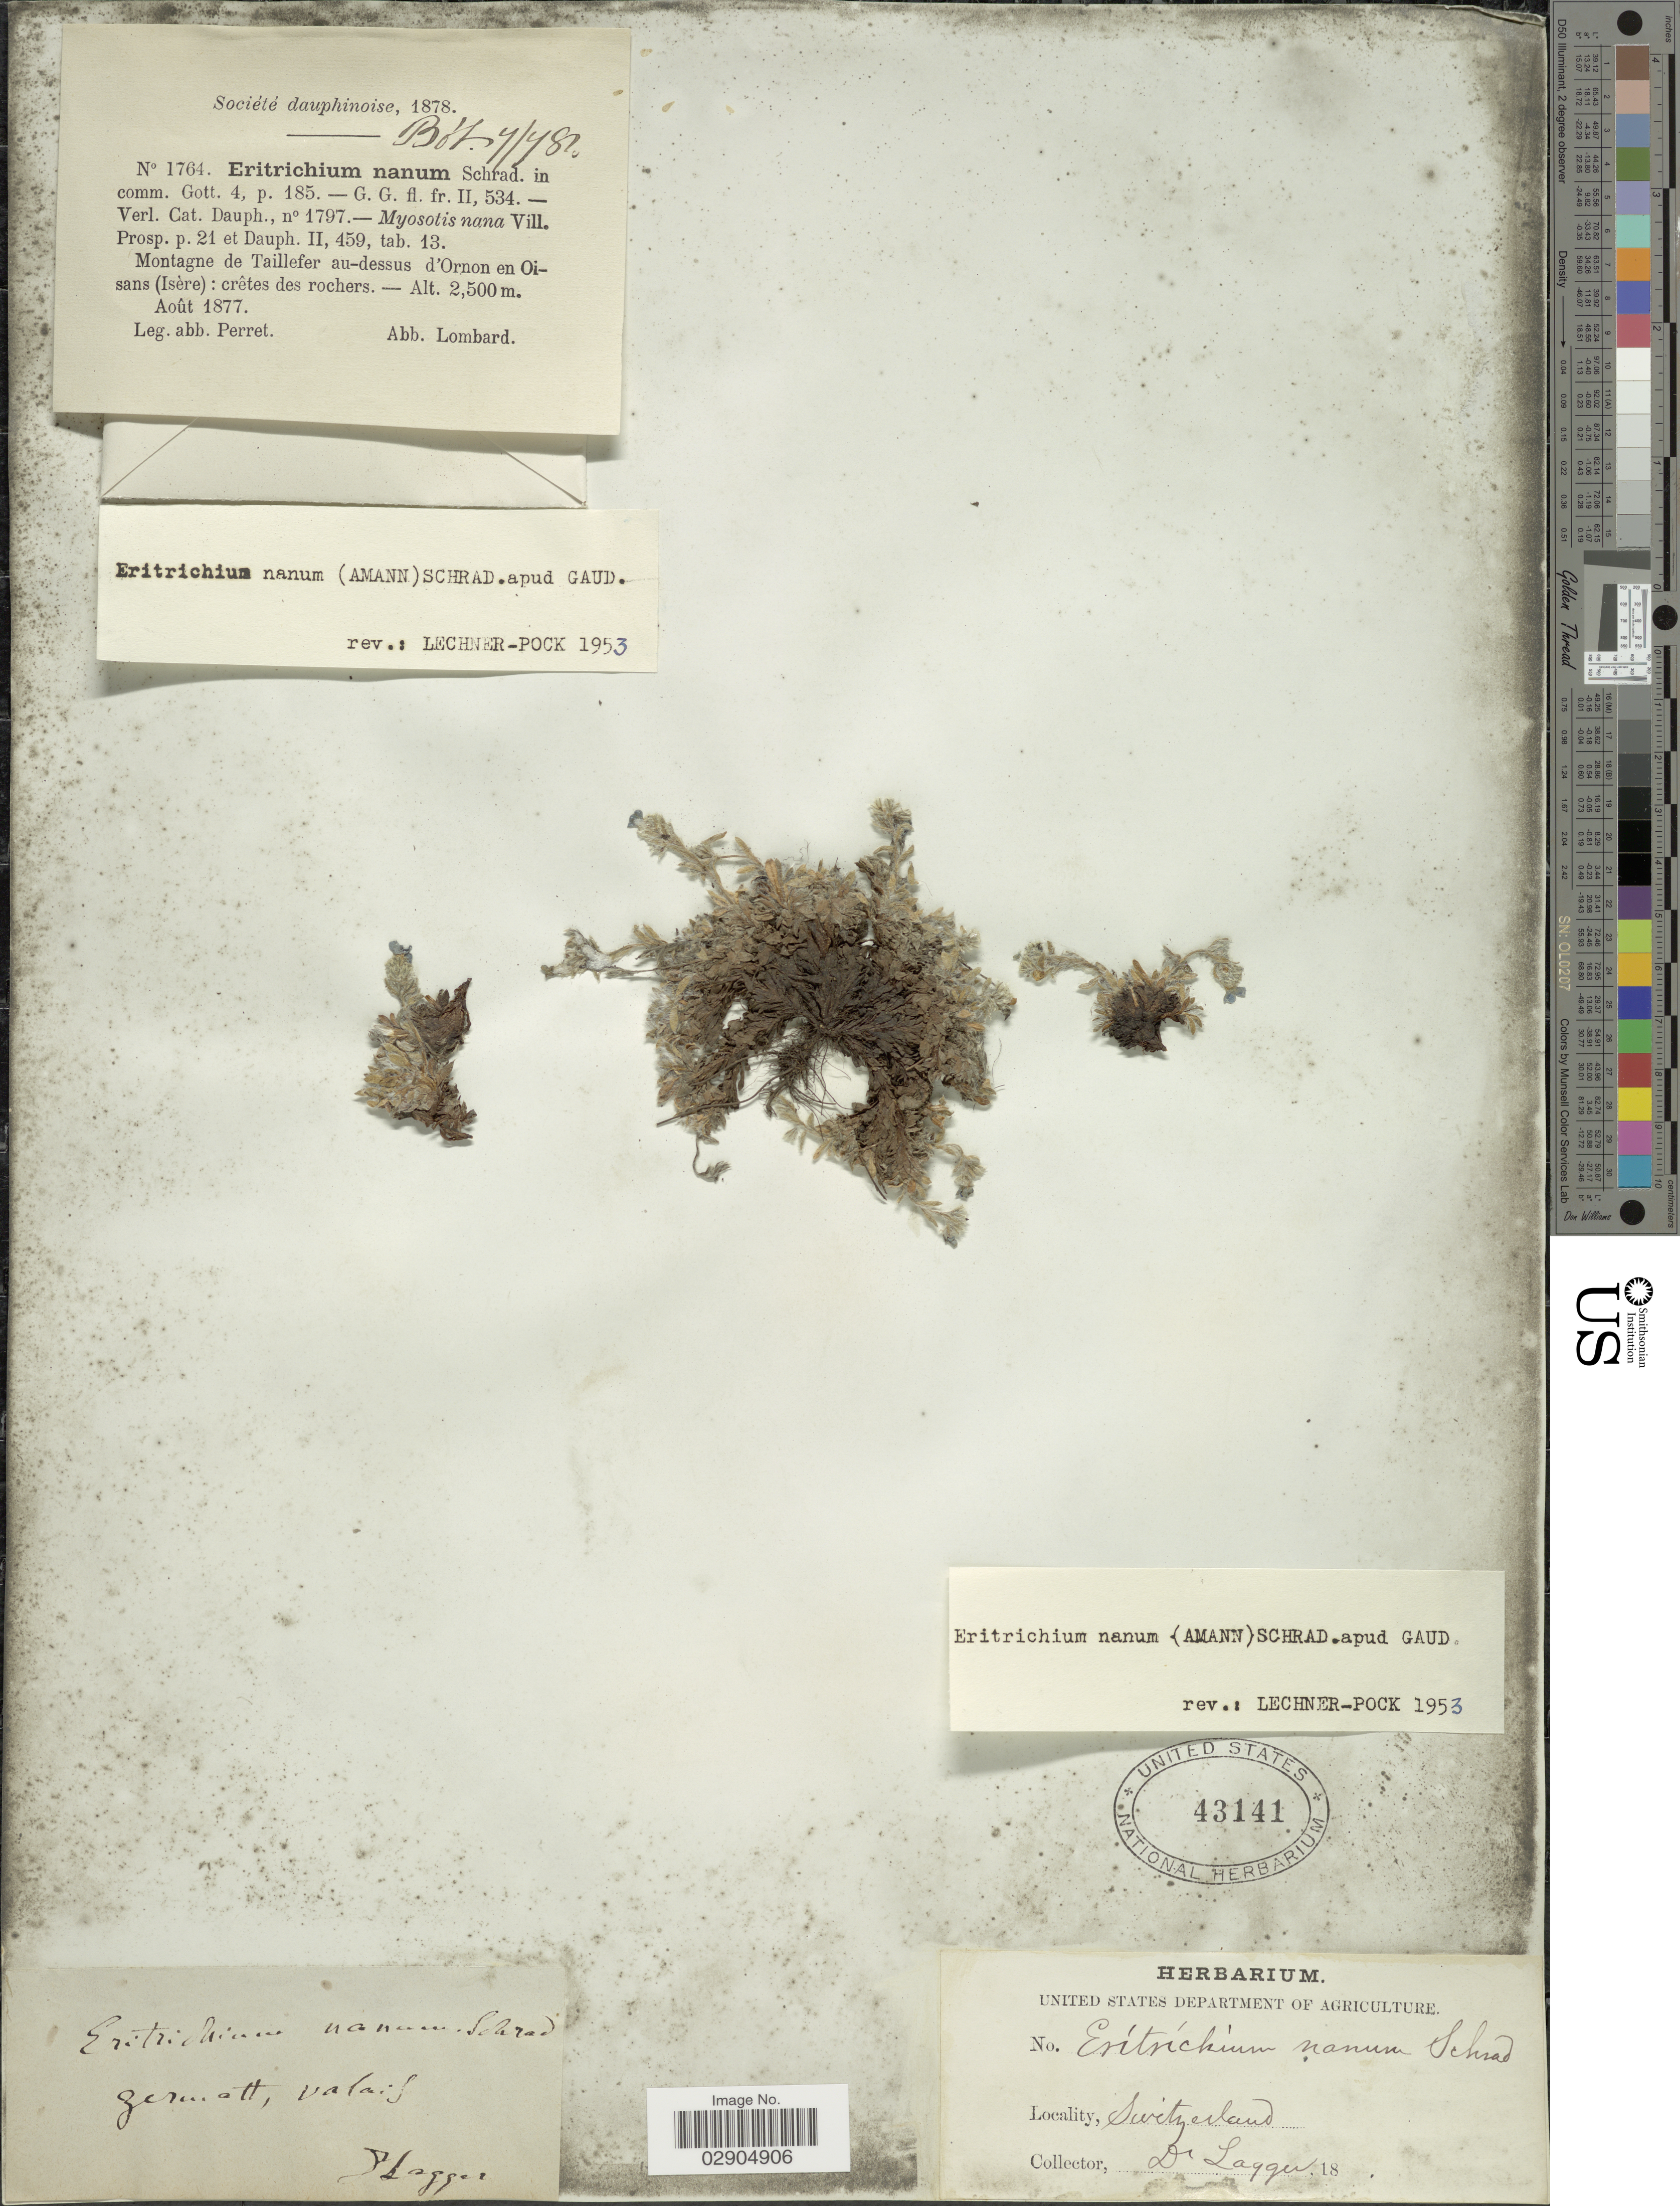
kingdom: Plantae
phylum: Tracheophyta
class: Magnoliopsida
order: Boraginales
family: Boraginaceae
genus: Eritrichium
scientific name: Eritrichium nanum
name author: (L.) Gaudin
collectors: F. J. Lagger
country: Switzerland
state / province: Valais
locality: Zermatt, Valais.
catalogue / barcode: US 43141